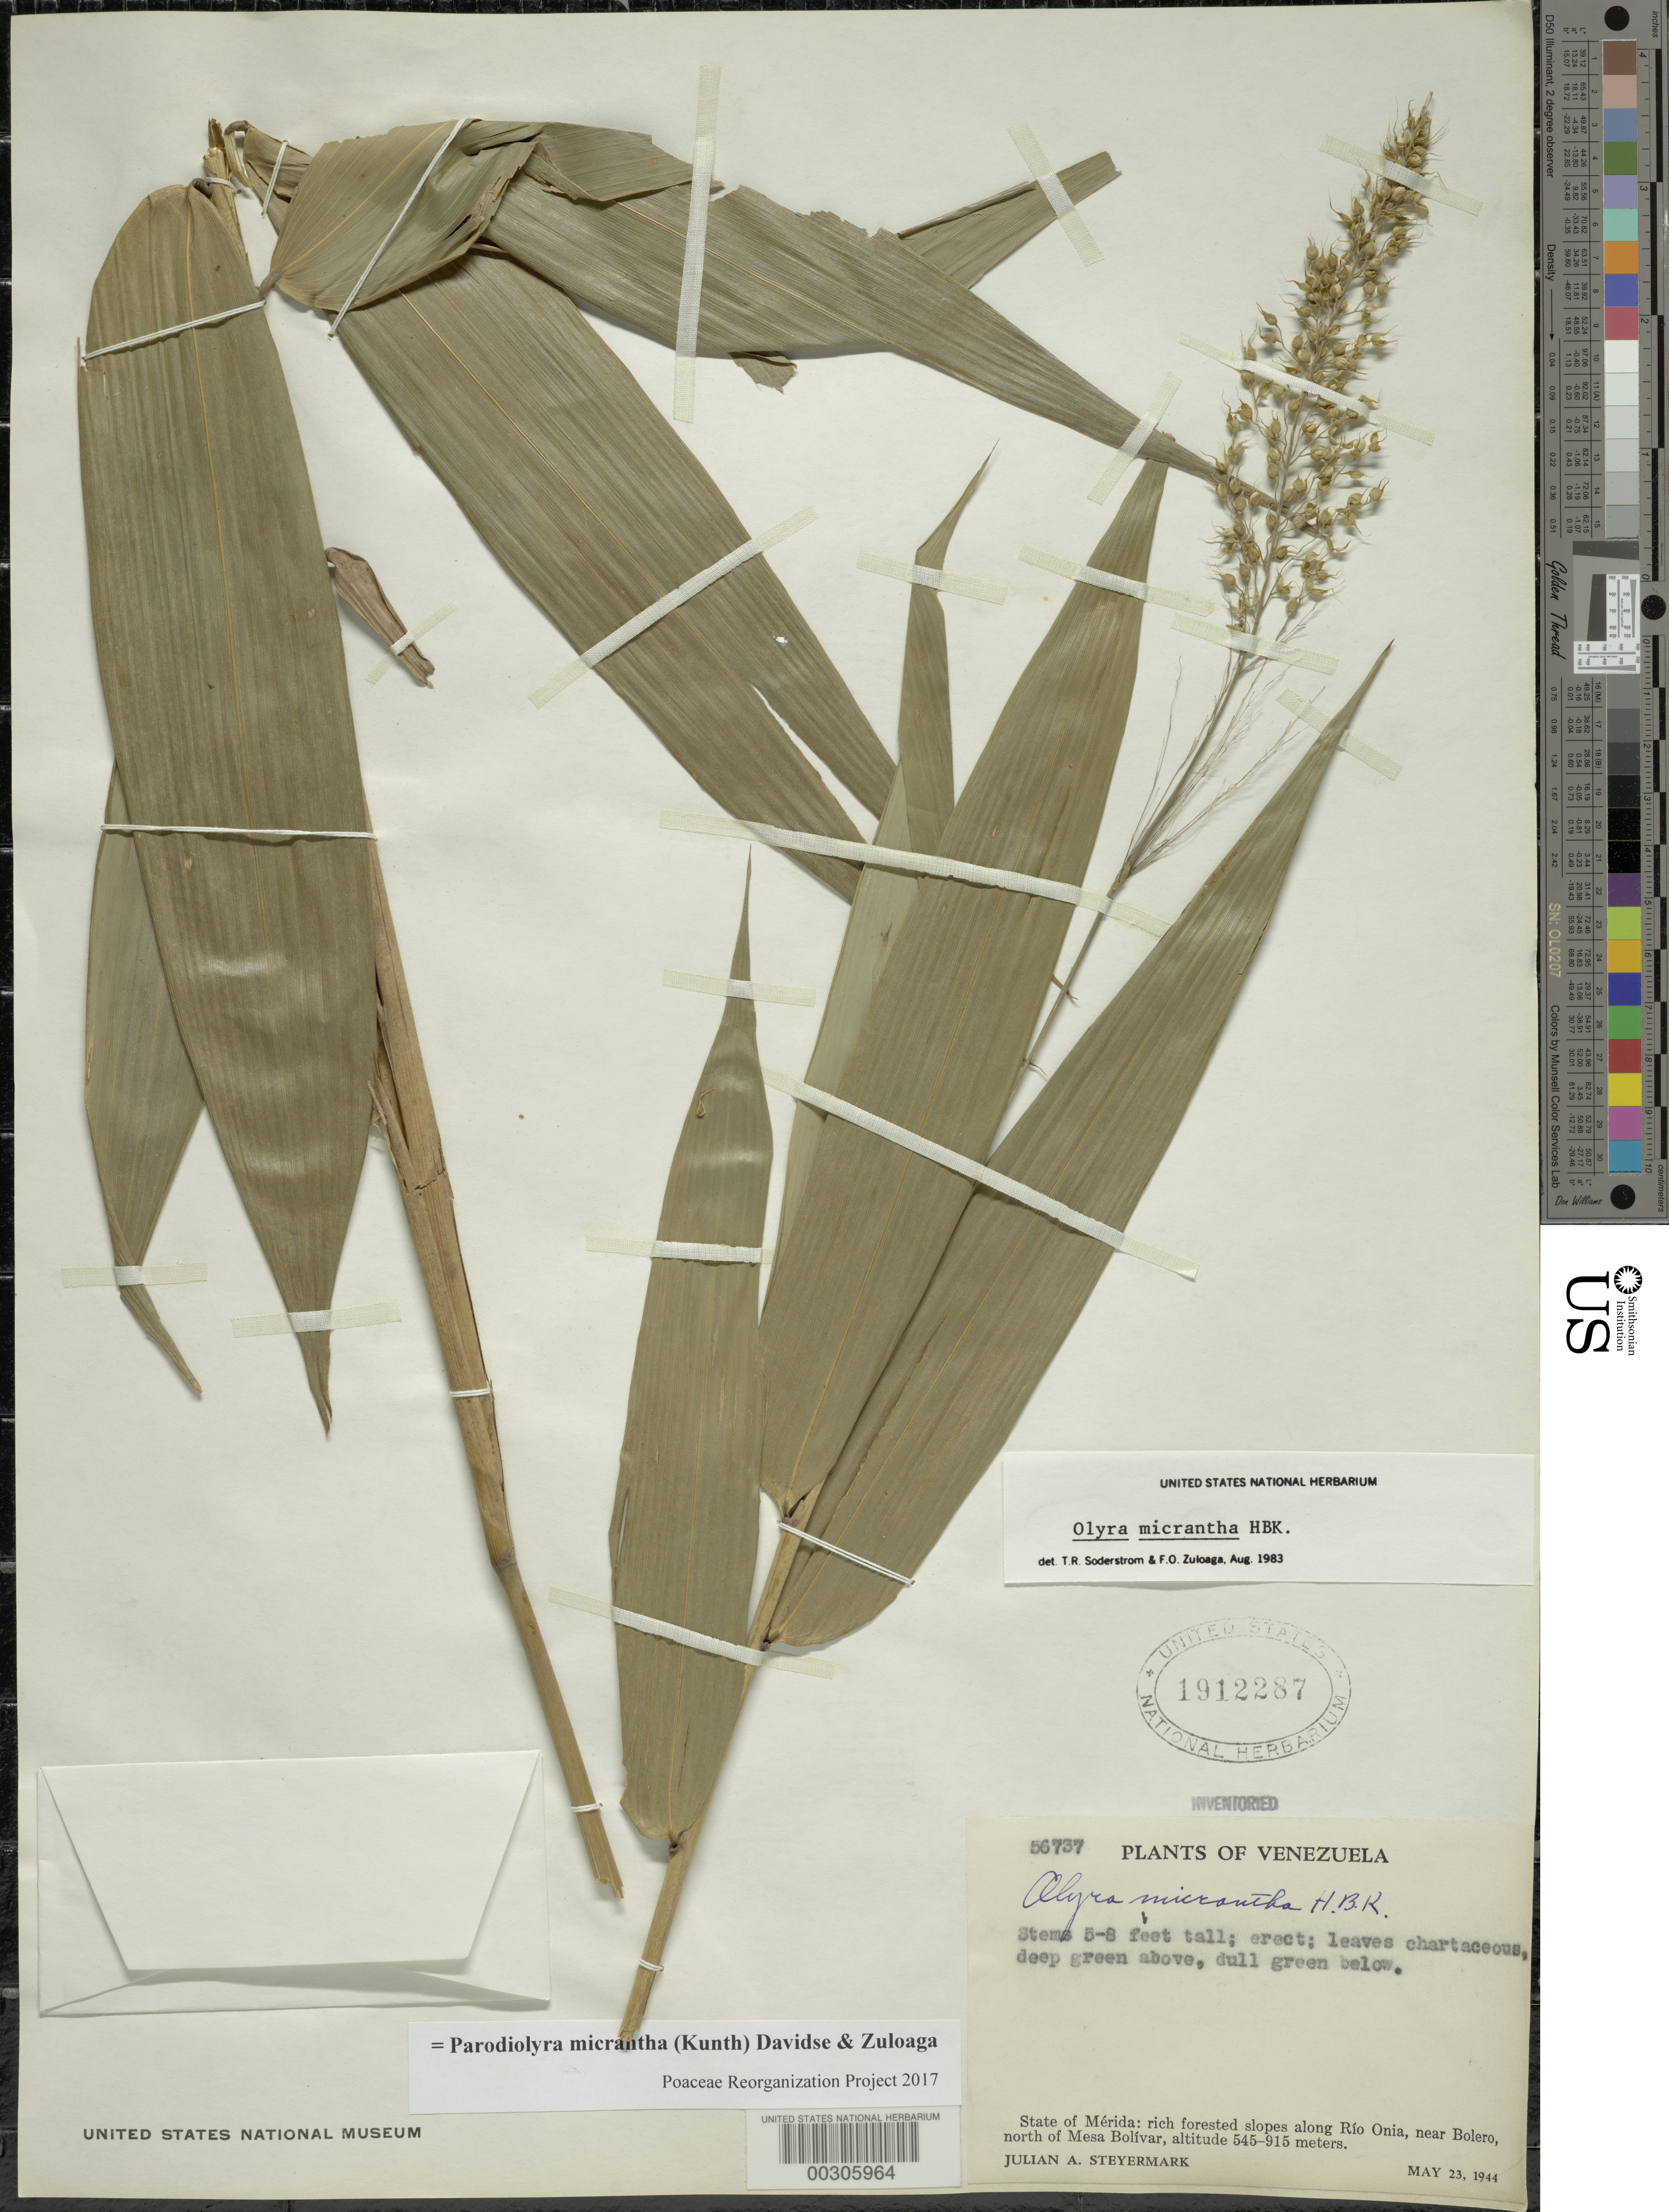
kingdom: Plantae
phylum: Tracheophyta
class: Liliopsida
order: Poales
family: Poaceae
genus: Parodiolyra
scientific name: Parodiolyra micrantha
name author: (Kunth) Davidse & Zuloaga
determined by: Poaceae Reorganization Project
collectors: J. Steyermark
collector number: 56737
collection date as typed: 23 May 1944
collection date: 1944-05-23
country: Venezuela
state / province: Mérida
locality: Bolero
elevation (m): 545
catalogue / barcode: US 1912287